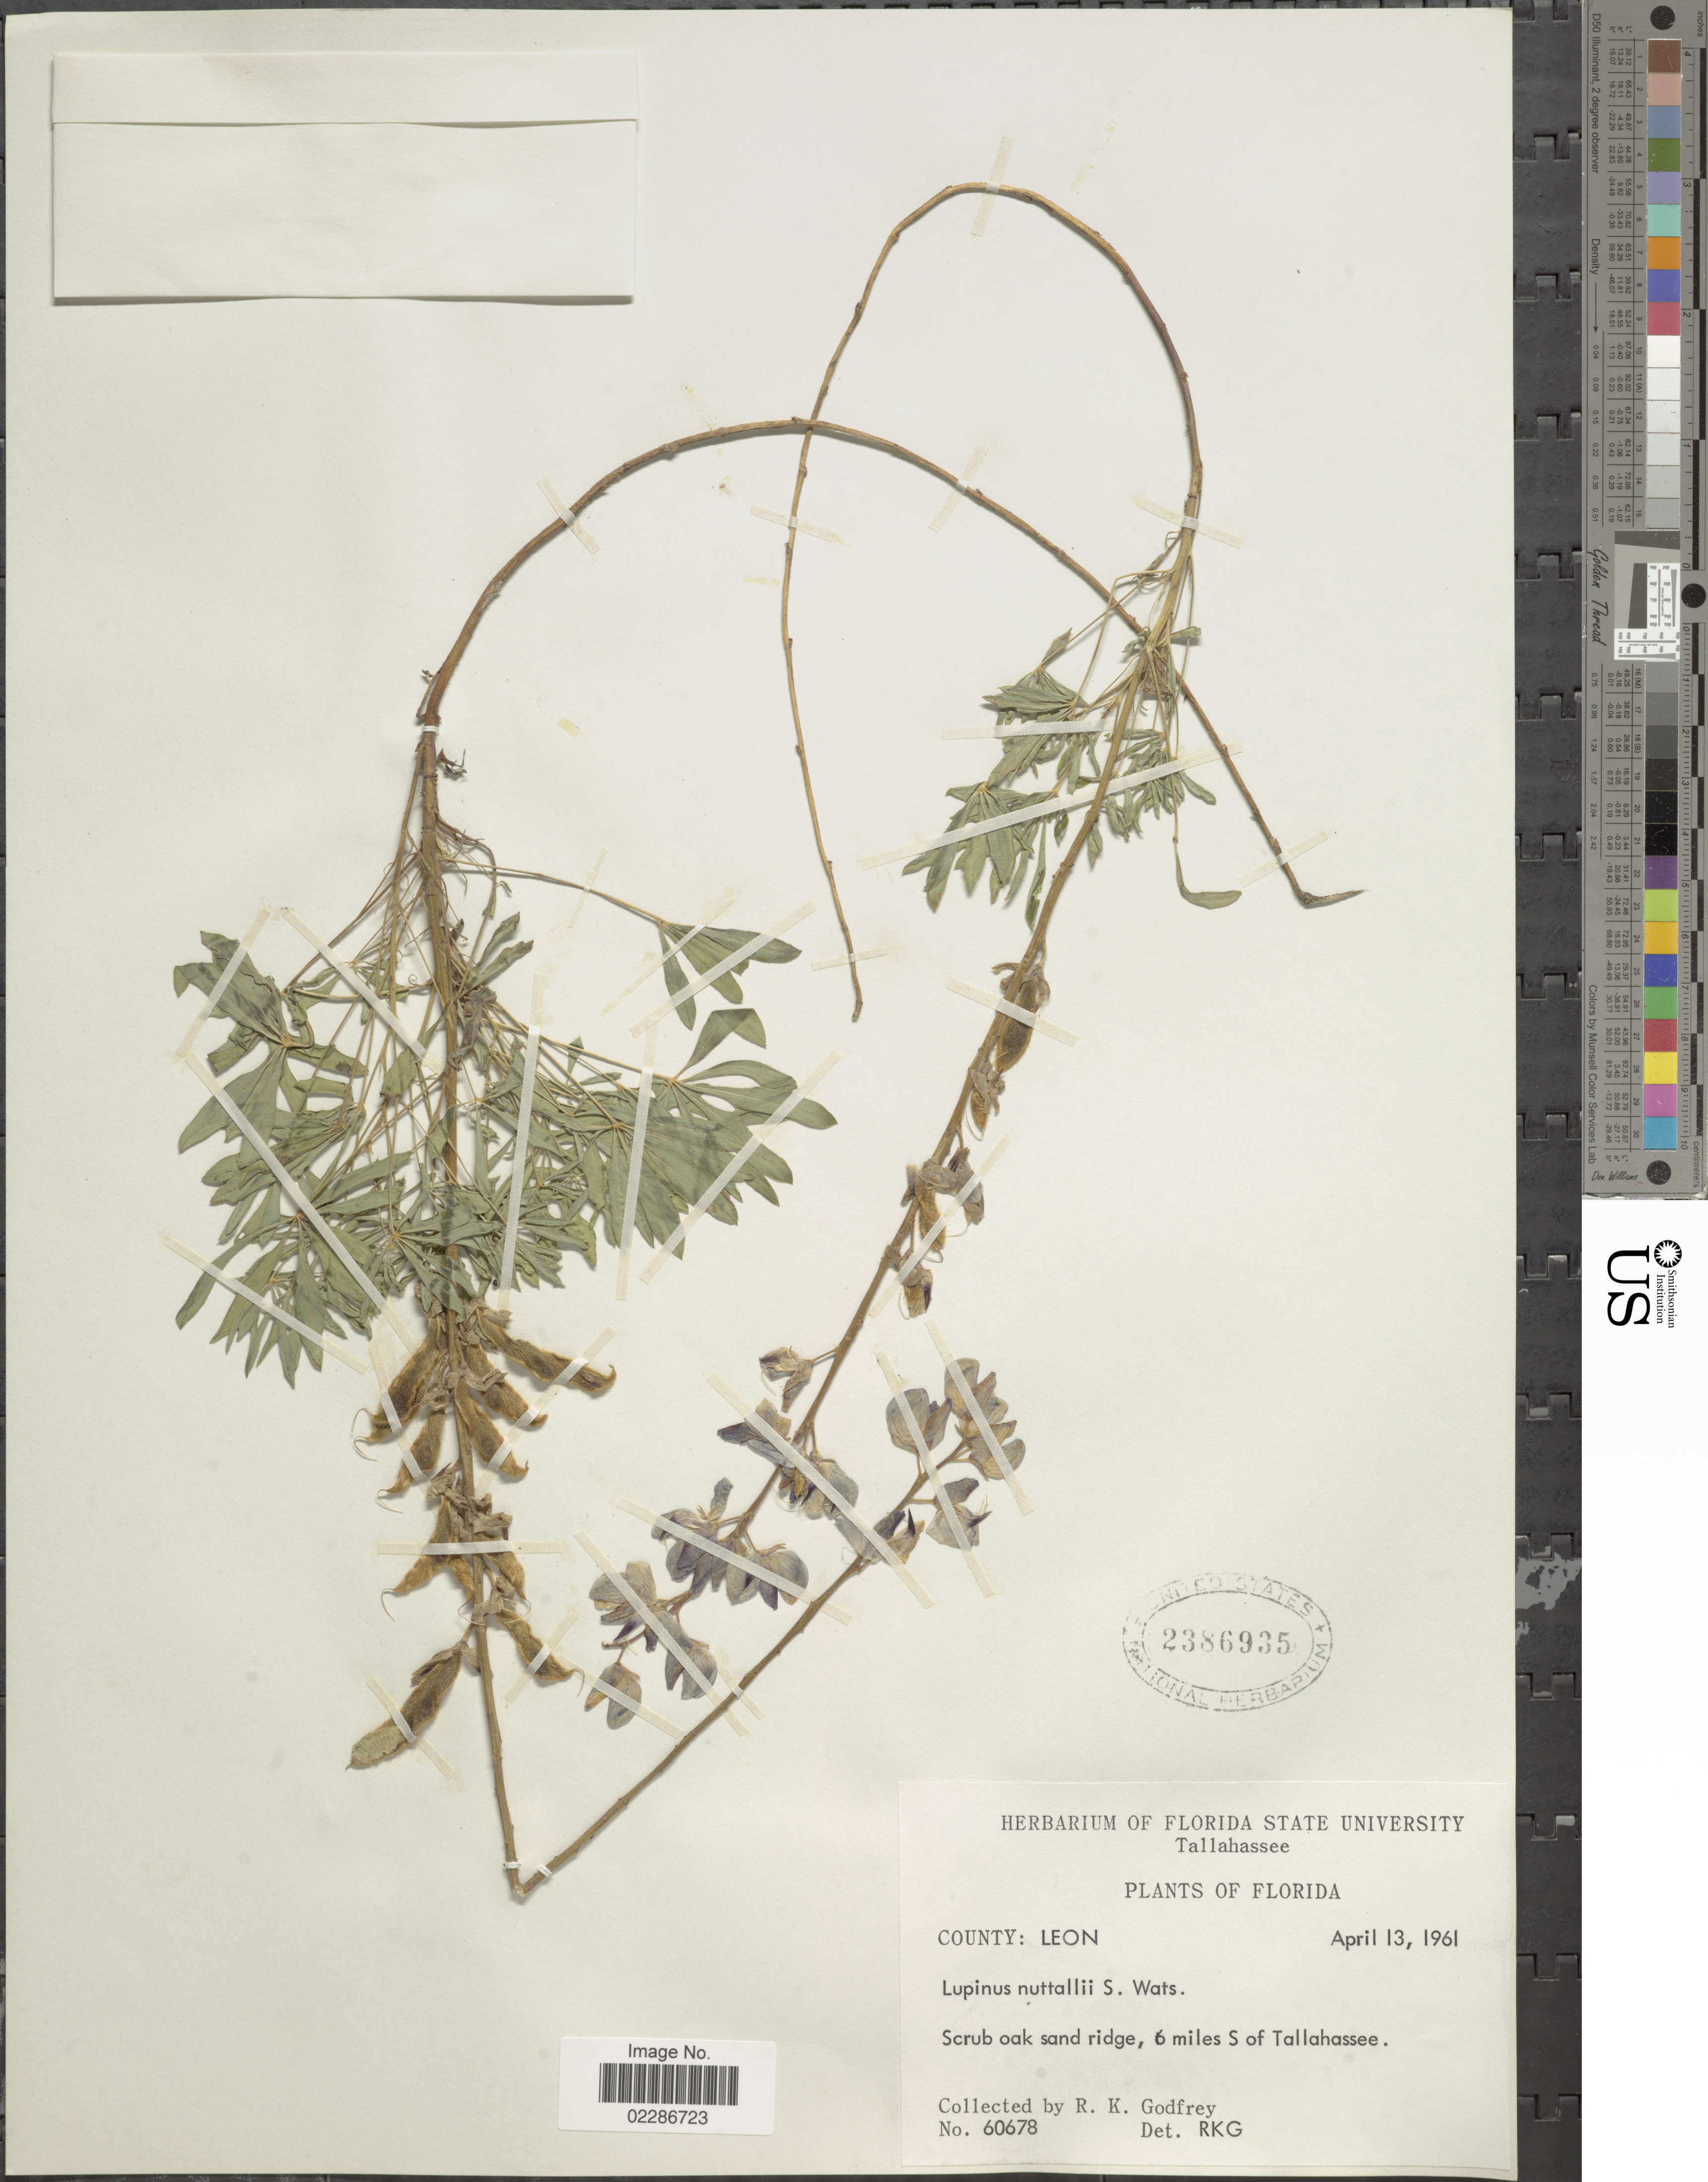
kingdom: Plantae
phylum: Tracheophyta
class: Magnoliopsida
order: Fabales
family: Fabaceae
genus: Lupinus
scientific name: Lupinus perennis subsp. gracilis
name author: (Chapm.) D.B. Dunn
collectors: R. K. Godfrey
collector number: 60678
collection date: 1961-04-13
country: United States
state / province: Florida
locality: Leon, Scrub oak sand ridge, 6 mile S of Tallahassee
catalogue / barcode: US 2386935